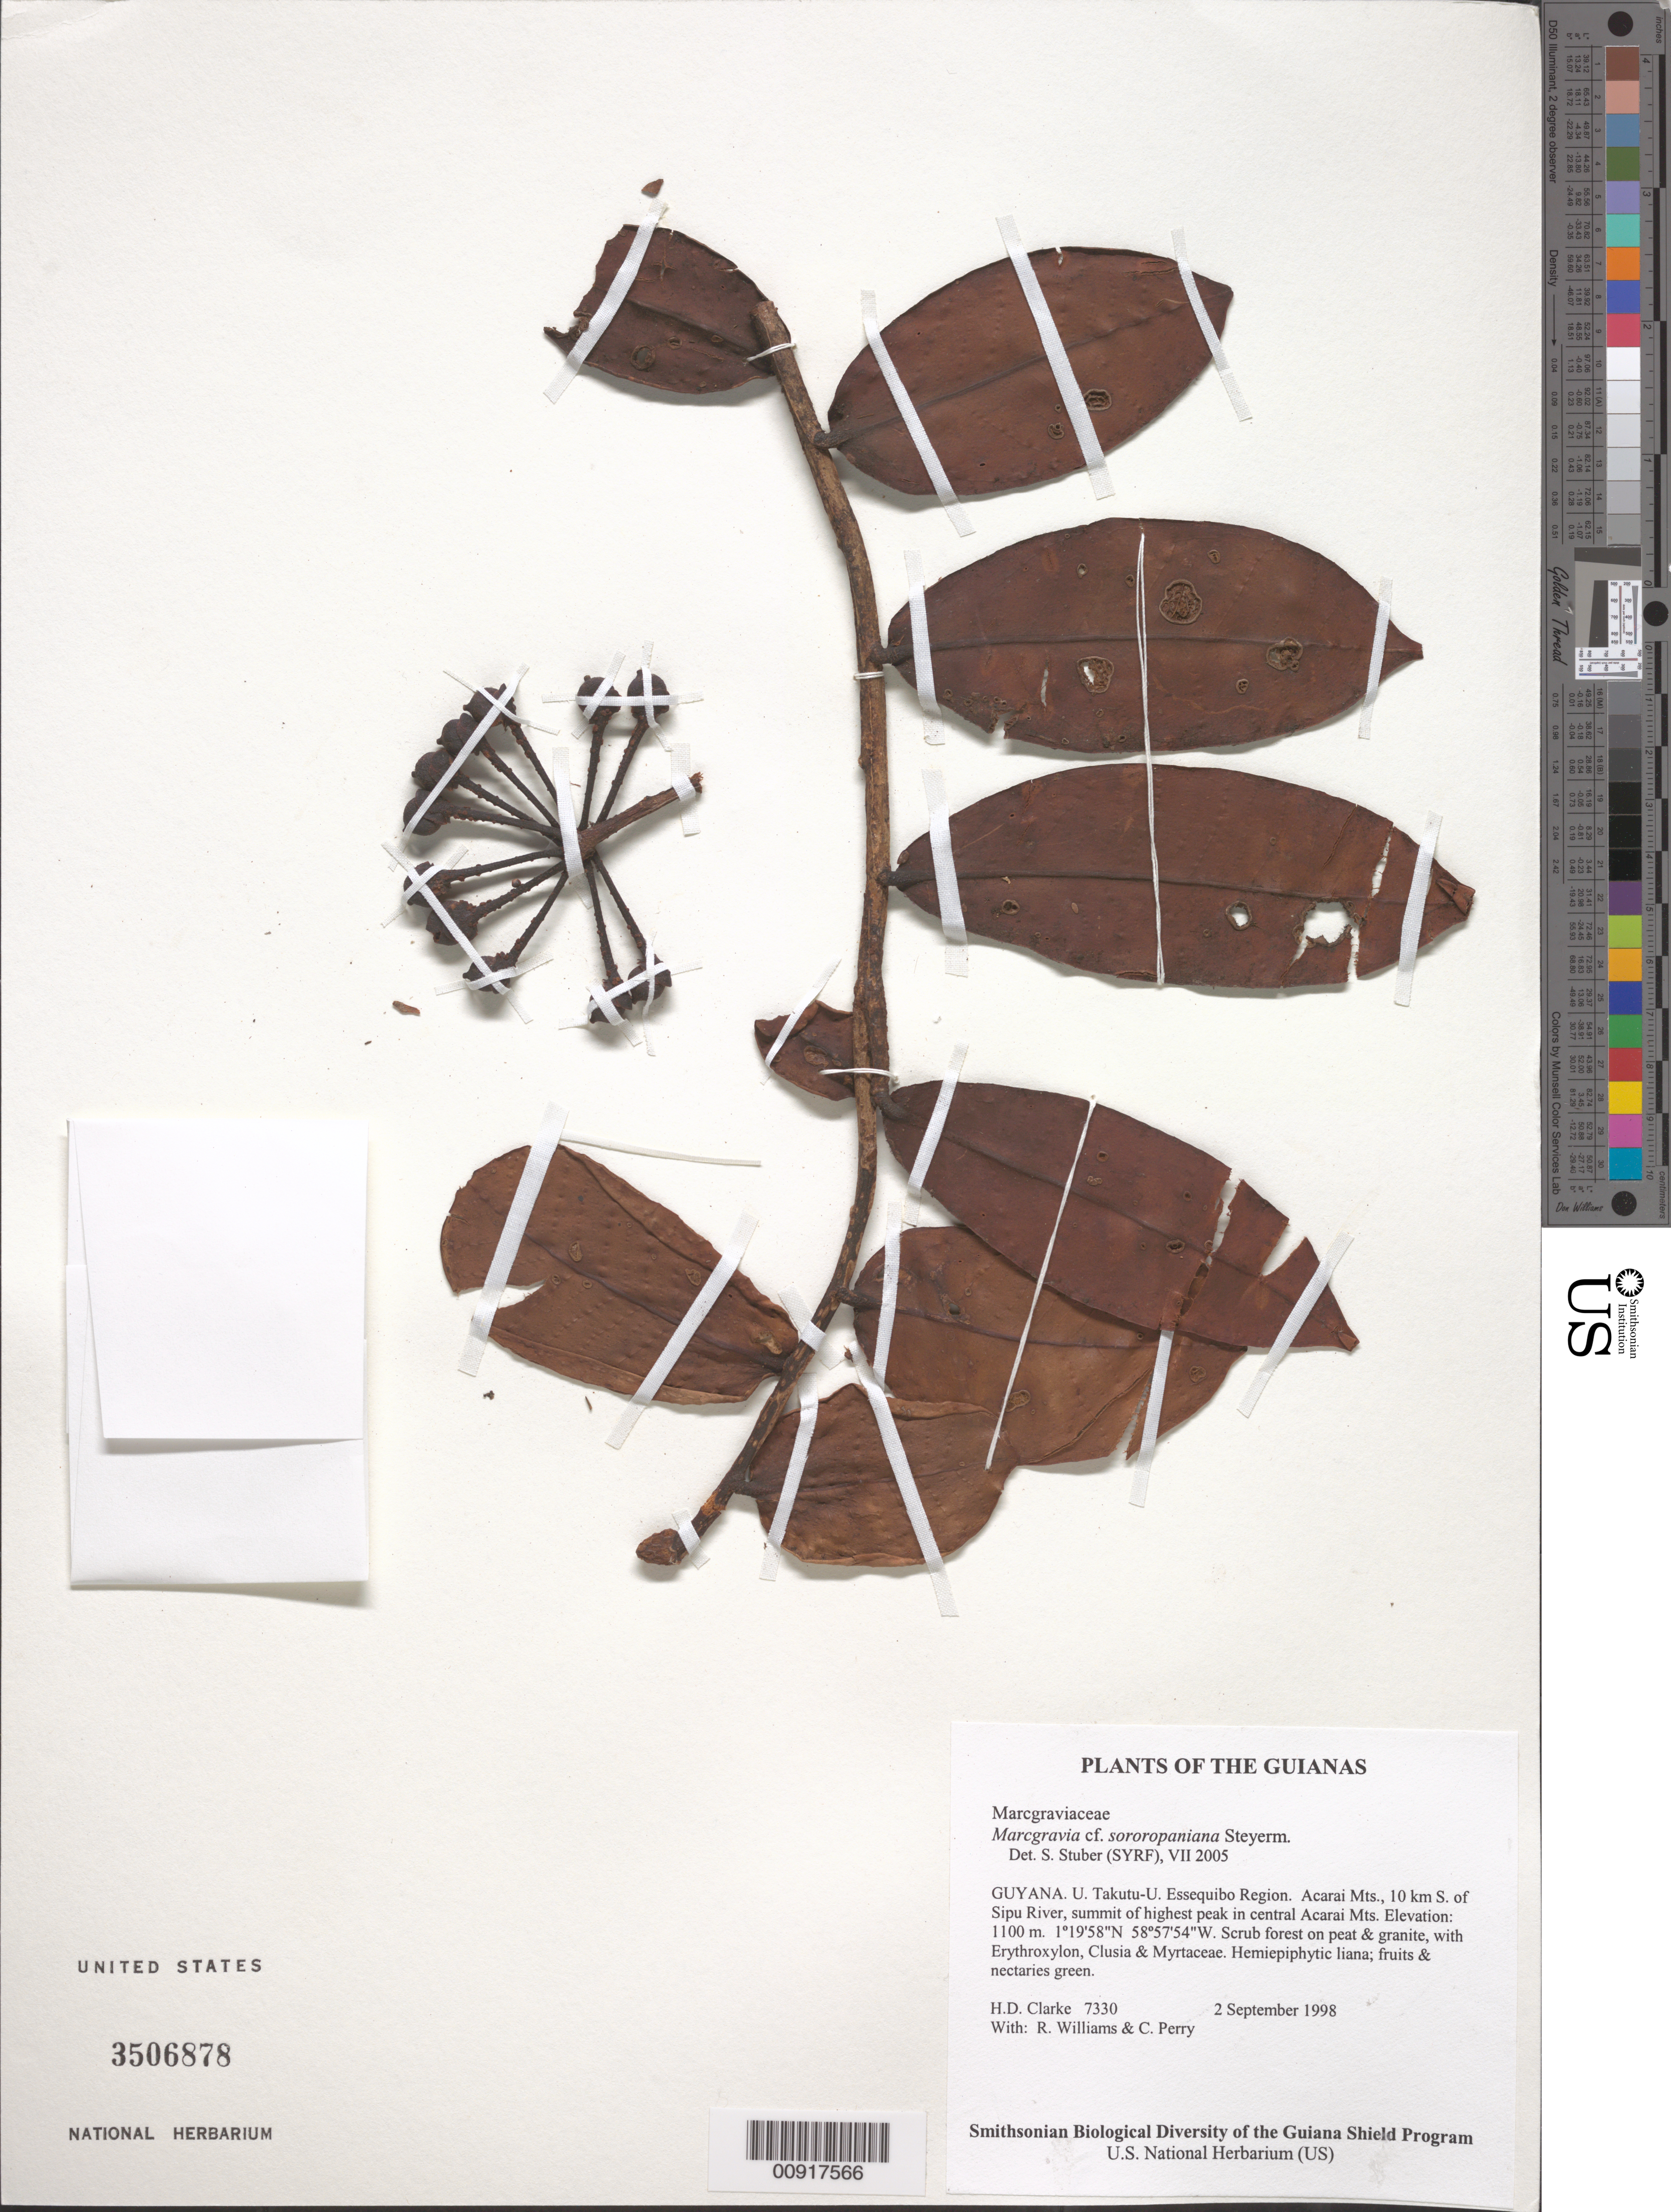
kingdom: Plantae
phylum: Tracheophyta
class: Magnoliopsida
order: Ericales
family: Marcgraviaceae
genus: Marcgravia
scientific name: Marcgravia sororopaniana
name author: Steyerm.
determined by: Stuber, S.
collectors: H. D. Clarke, R. Williams & C. Perry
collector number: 7330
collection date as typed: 2 September 1998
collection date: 1998-09-02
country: Guyana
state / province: U. Takutu-U. Essequibo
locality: Acarai Mts., 10 km S. of Sipu River, summit of highest peak in central Acarai Mts.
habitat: Scrub forest on peat & granite, with Erythroxylum, Clusia & Myrtaceae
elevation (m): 1100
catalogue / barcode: US 3506878